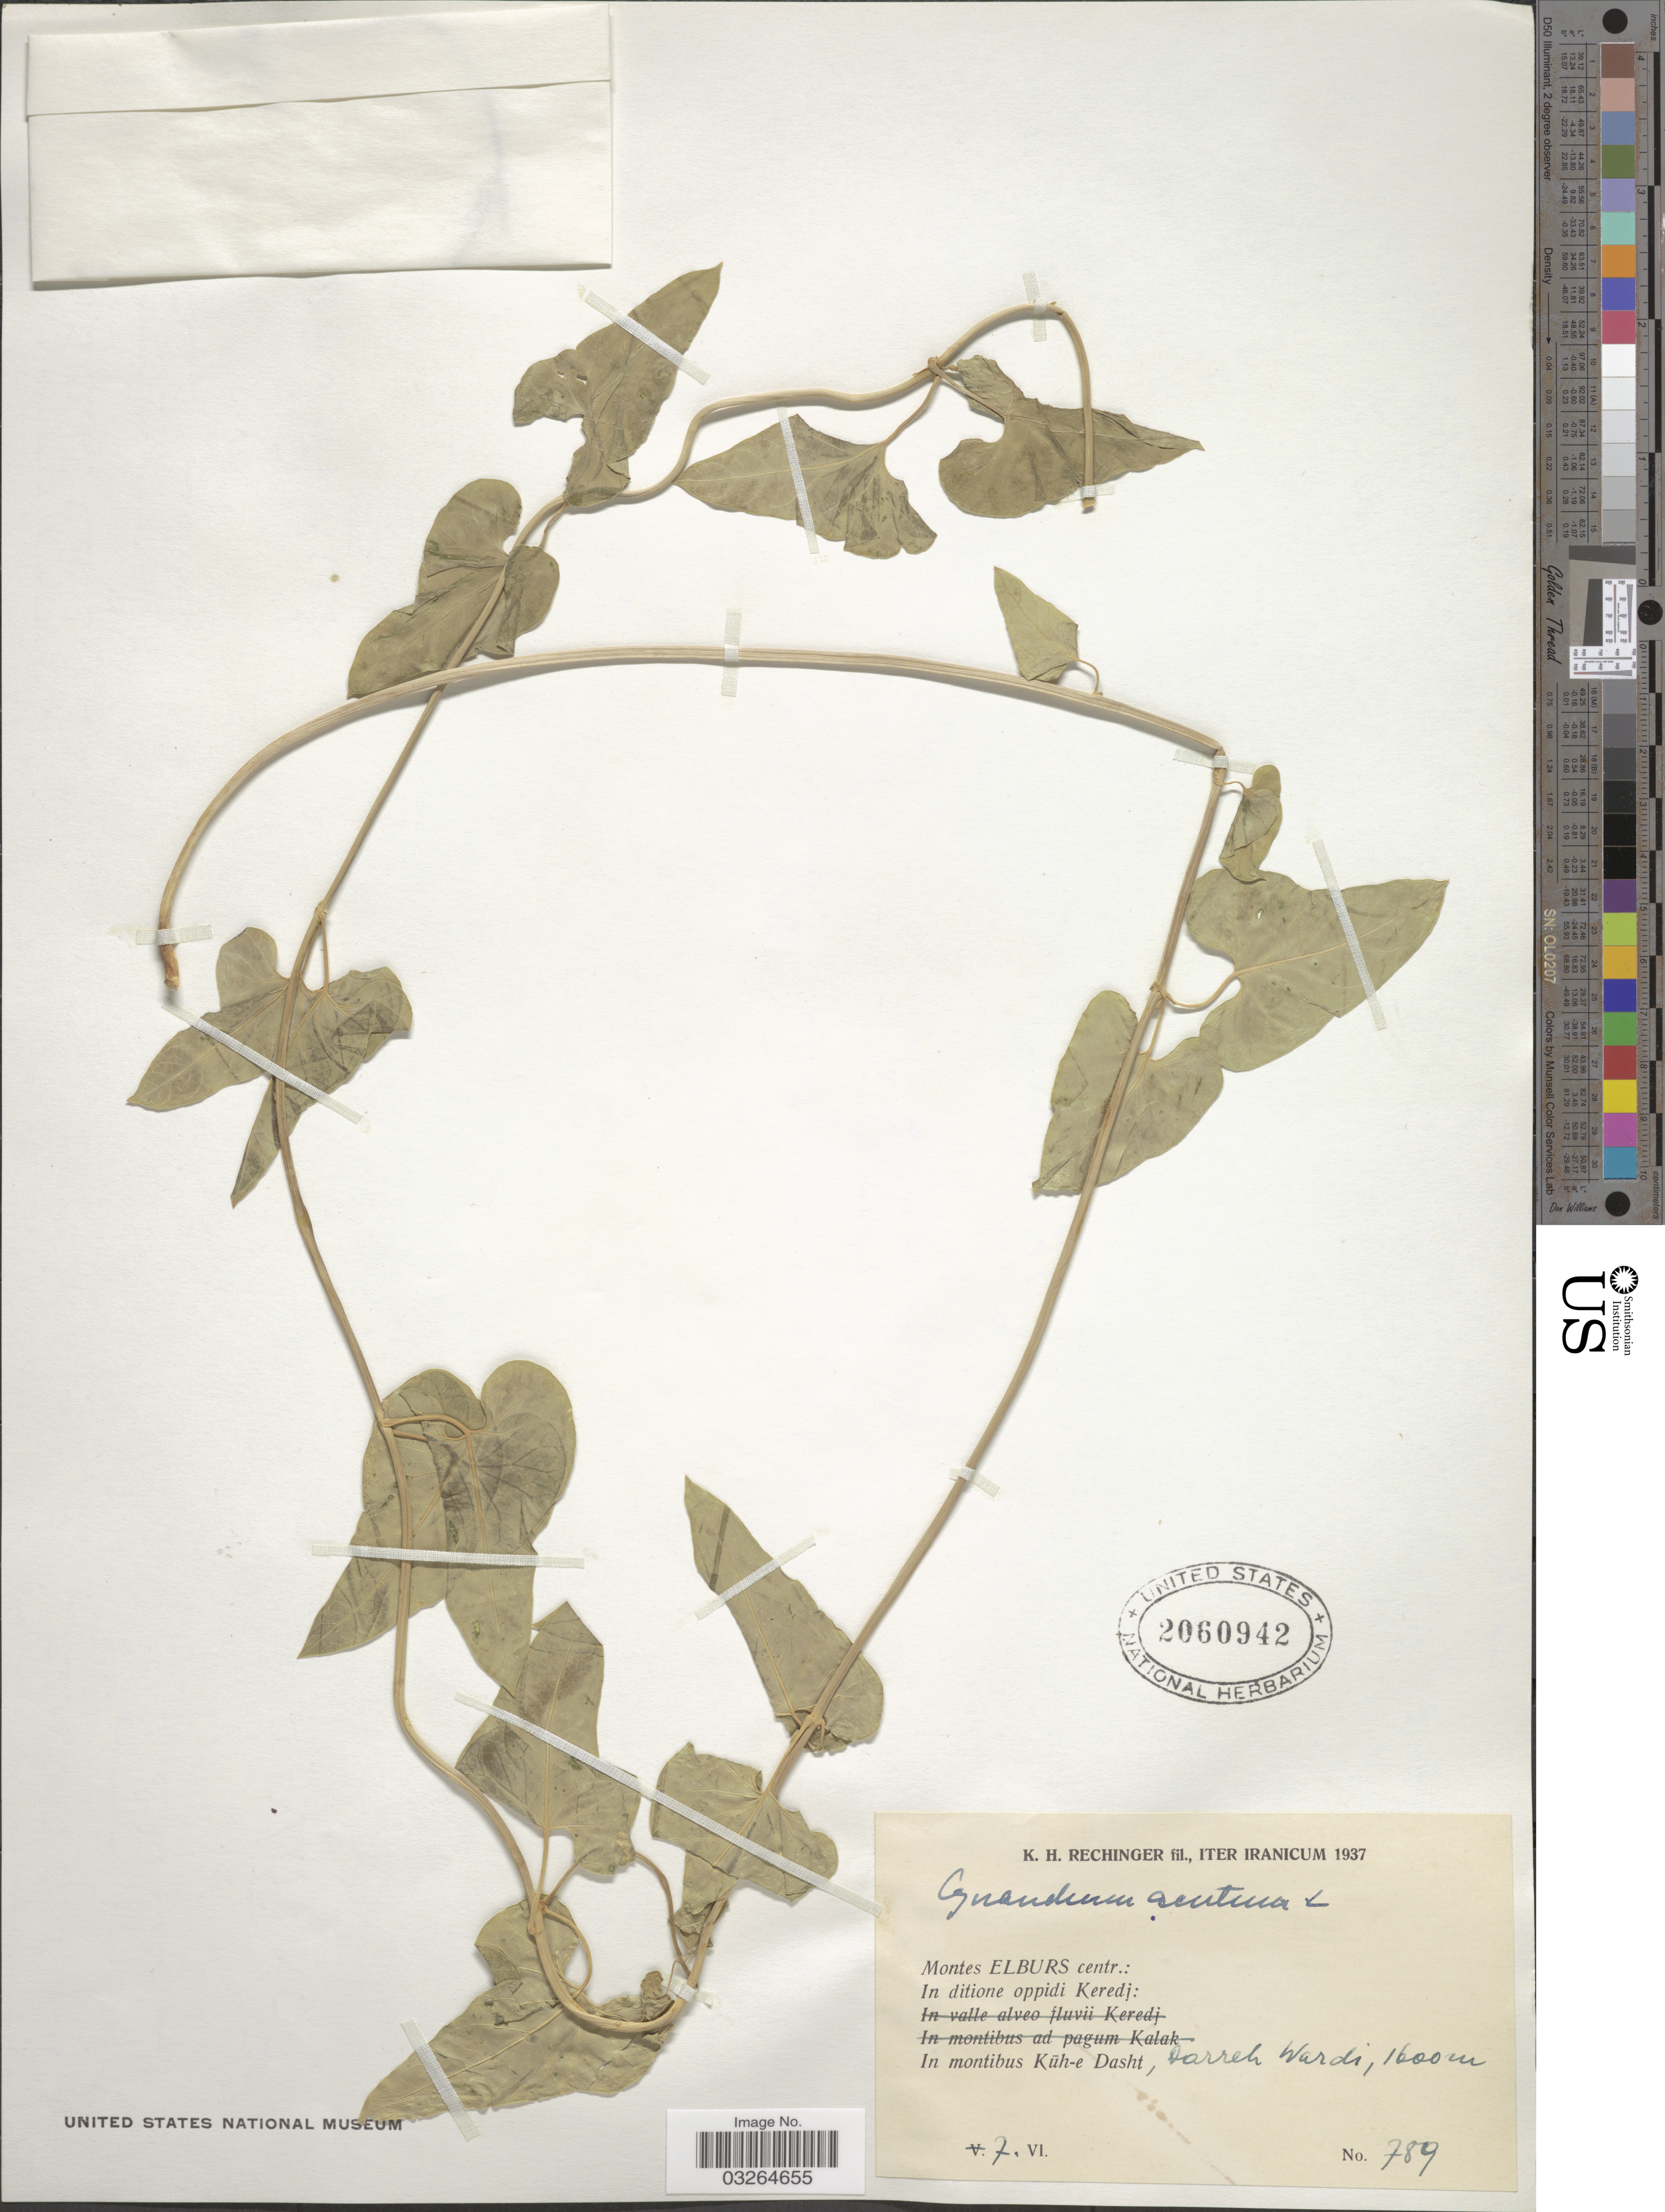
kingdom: Plantae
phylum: Tracheophyta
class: Magnoliopsida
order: Gentianales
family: Apocynaceae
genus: Cynanchum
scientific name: Cynanchum acutum subsp. sibiricum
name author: (Willd.) Rech. f.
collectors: K. H. Rechinger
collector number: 789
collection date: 1937-06-07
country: Iran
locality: Montes ELBURS centr.: In ditione oppidi Keredj: In montibus Küh-e Dasht, Dareh [interpreted] Wardi.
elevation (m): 1600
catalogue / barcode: US 2060942